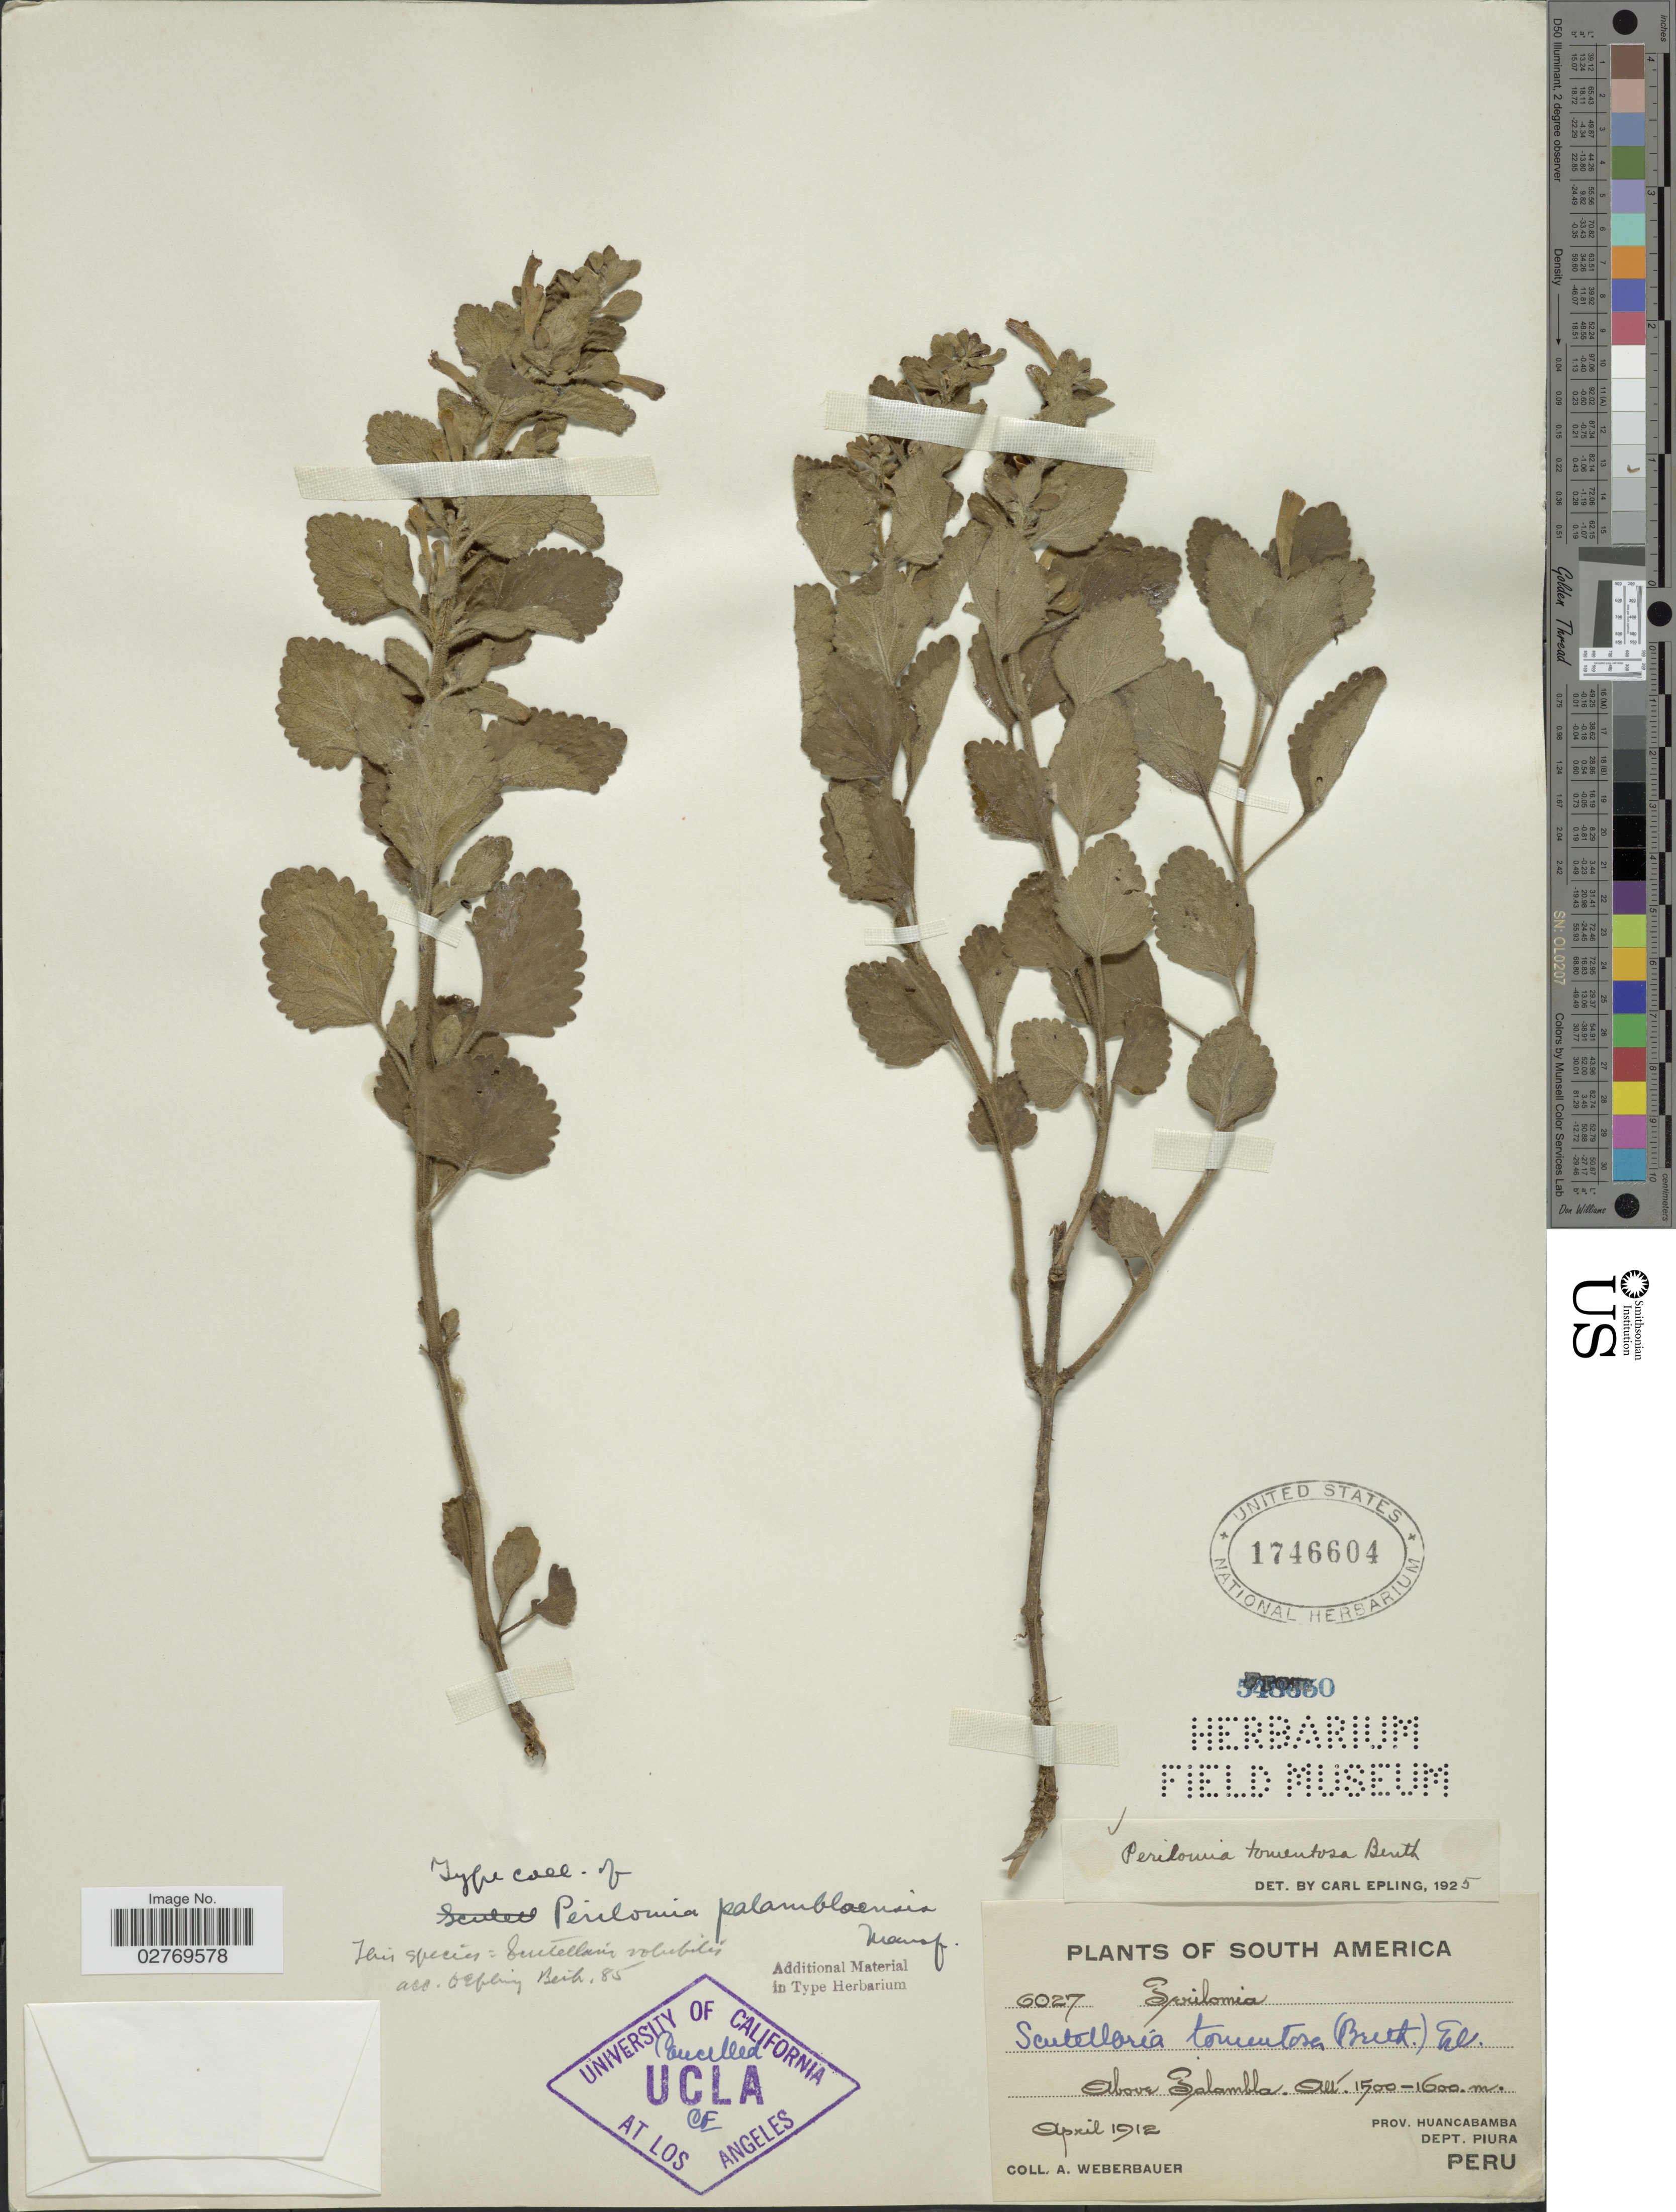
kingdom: Plantae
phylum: Tracheophyta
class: Magnoliopsida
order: Lamiales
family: Lamiaceae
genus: Scutellaria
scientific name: Scutellaria volubilis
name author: Kunth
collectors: A. Weberbauer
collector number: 6027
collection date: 1912-04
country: Peru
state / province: Piura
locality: Above Salambla. Prov. Huancabamba. Dept. Piura.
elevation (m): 1500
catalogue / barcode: US 1746604